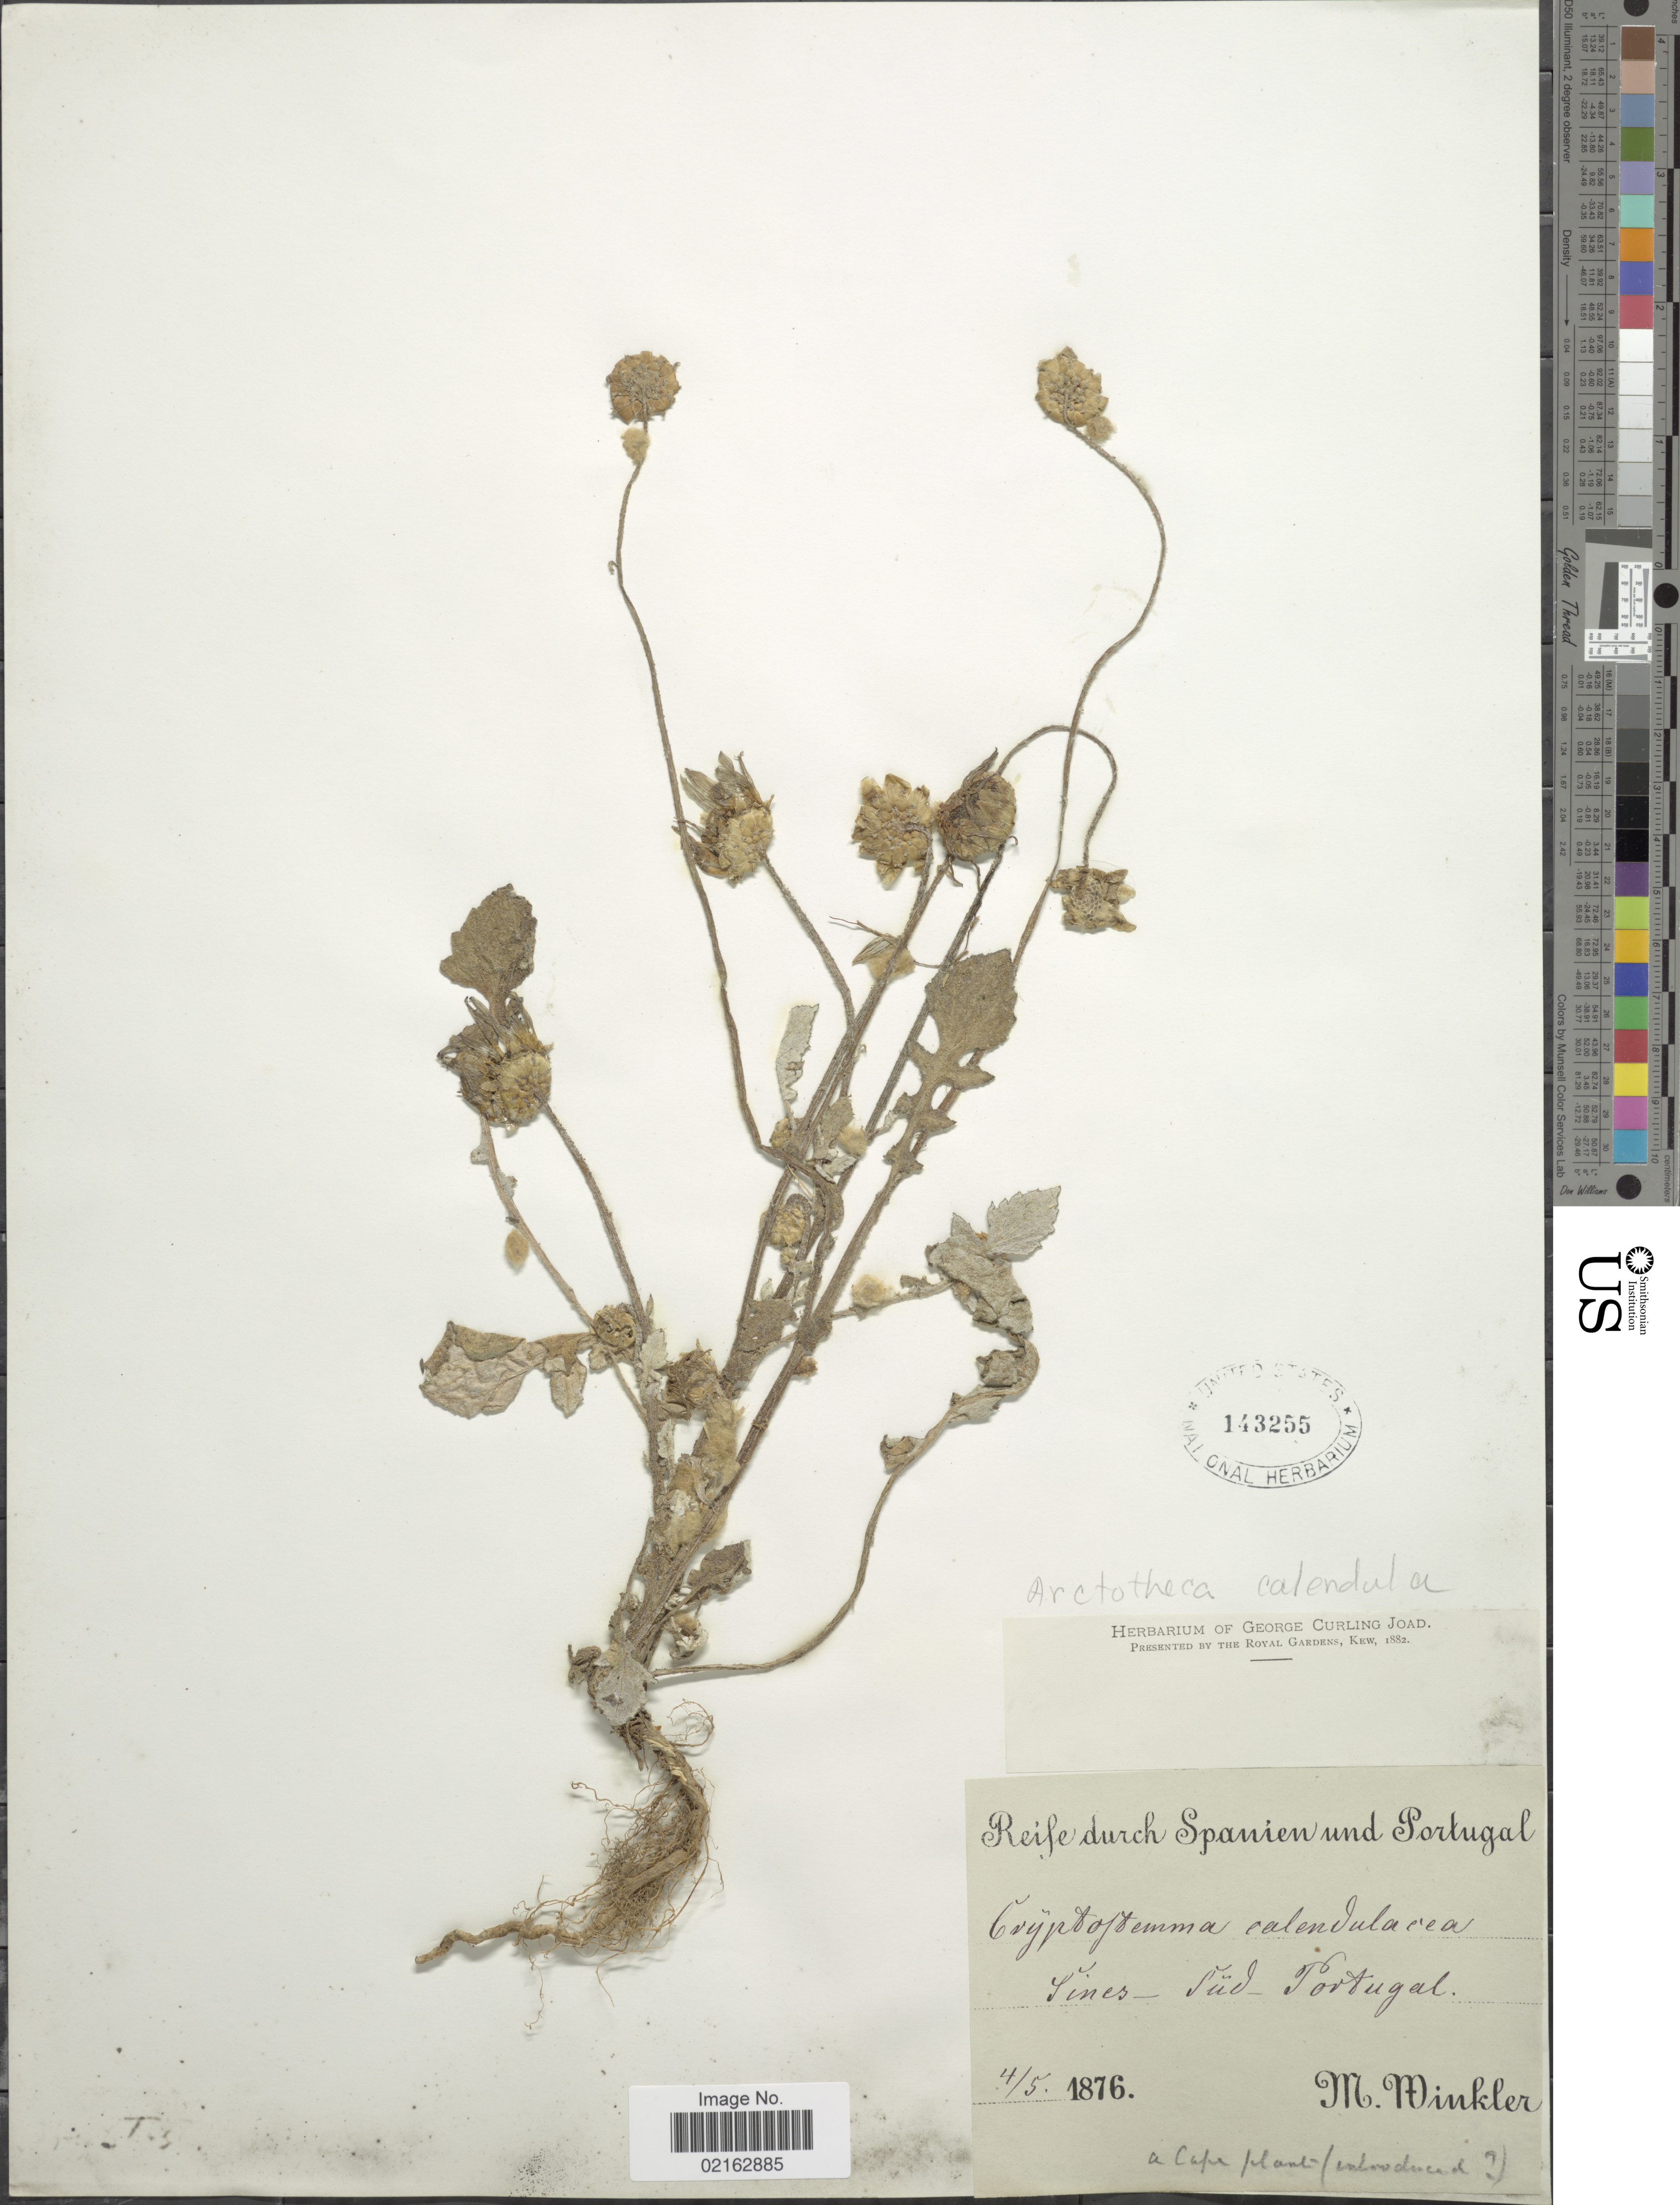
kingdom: Plantae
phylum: Tracheophyta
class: Magnoliopsida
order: Asterales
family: Asteraceae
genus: Arctotheca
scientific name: Arctotheca calendula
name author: (L.) Levyns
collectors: M. Winkler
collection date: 1876-05-04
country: Portugal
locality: Sines - Süd-Portugal.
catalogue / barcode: US 143255